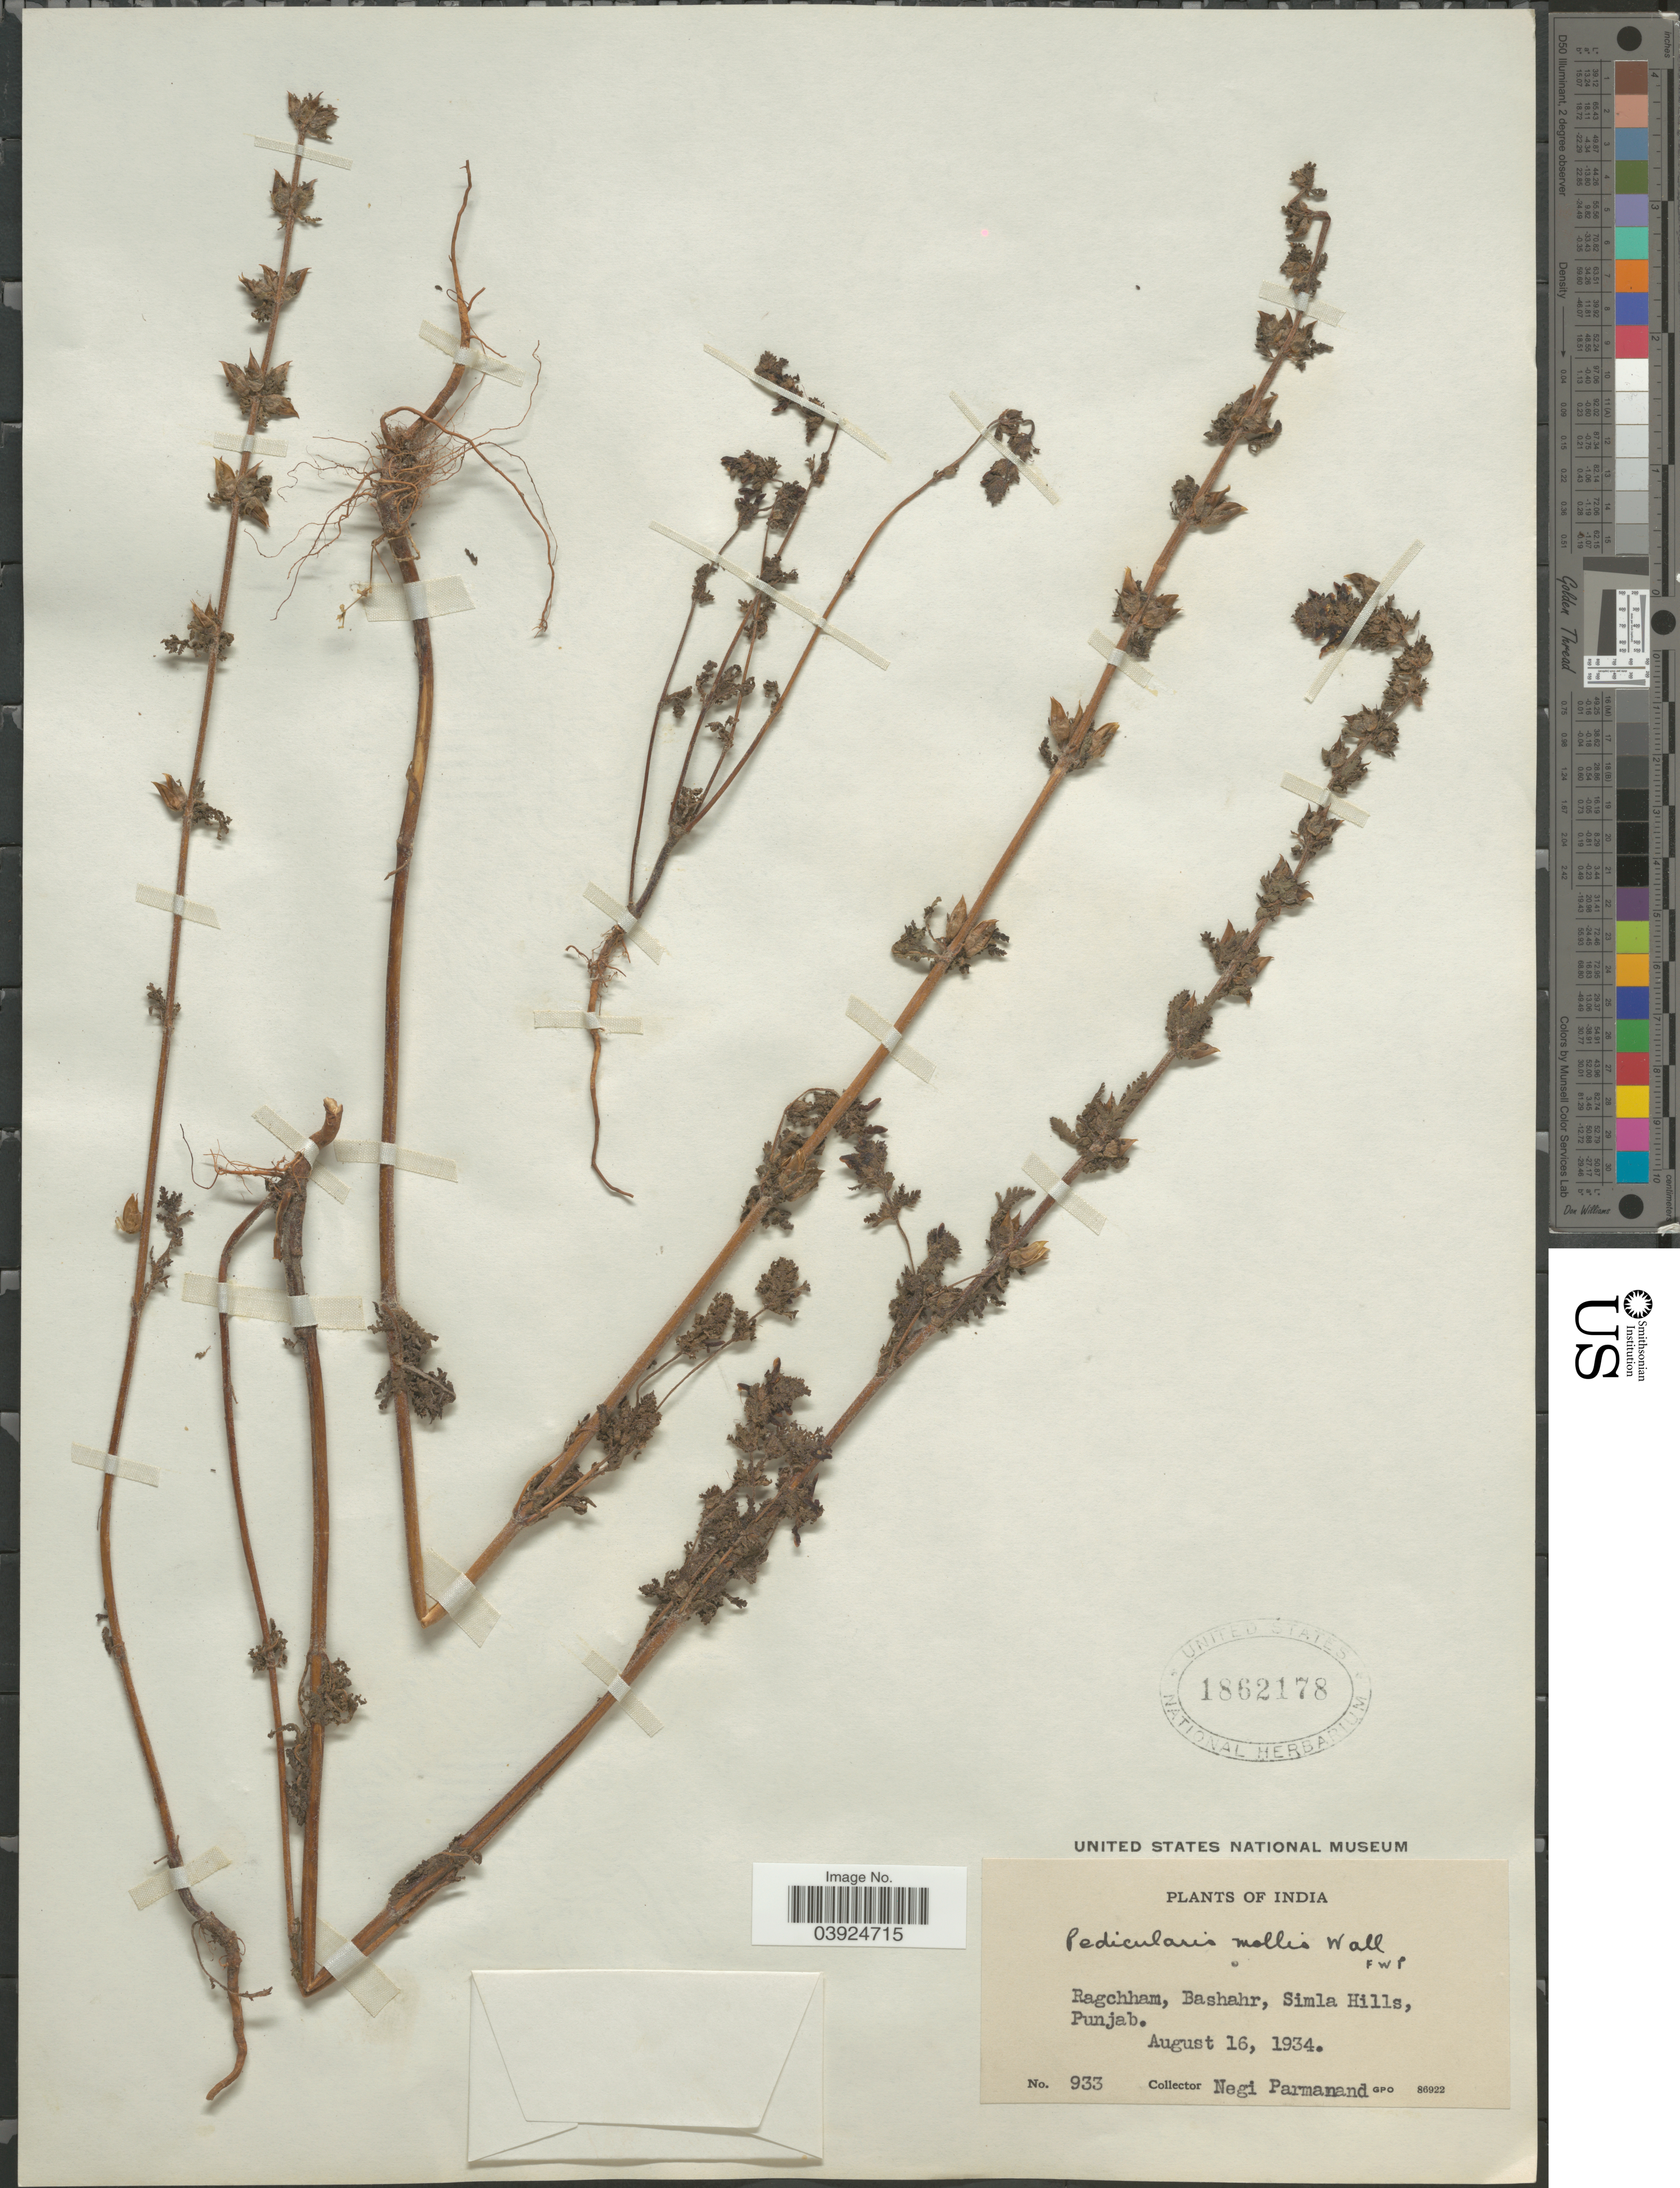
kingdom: Plantae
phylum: Tracheophyta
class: Magnoliopsida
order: Lamiales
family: Orobanchaceae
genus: Pedicularis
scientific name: Pedicularis mollis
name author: Wall. ex Benth.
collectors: N. Parmanand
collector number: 933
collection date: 1934-08-16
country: India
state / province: Himachal Pradesh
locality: Ragchham, Bashahr, Simla Hills.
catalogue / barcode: US 1862178